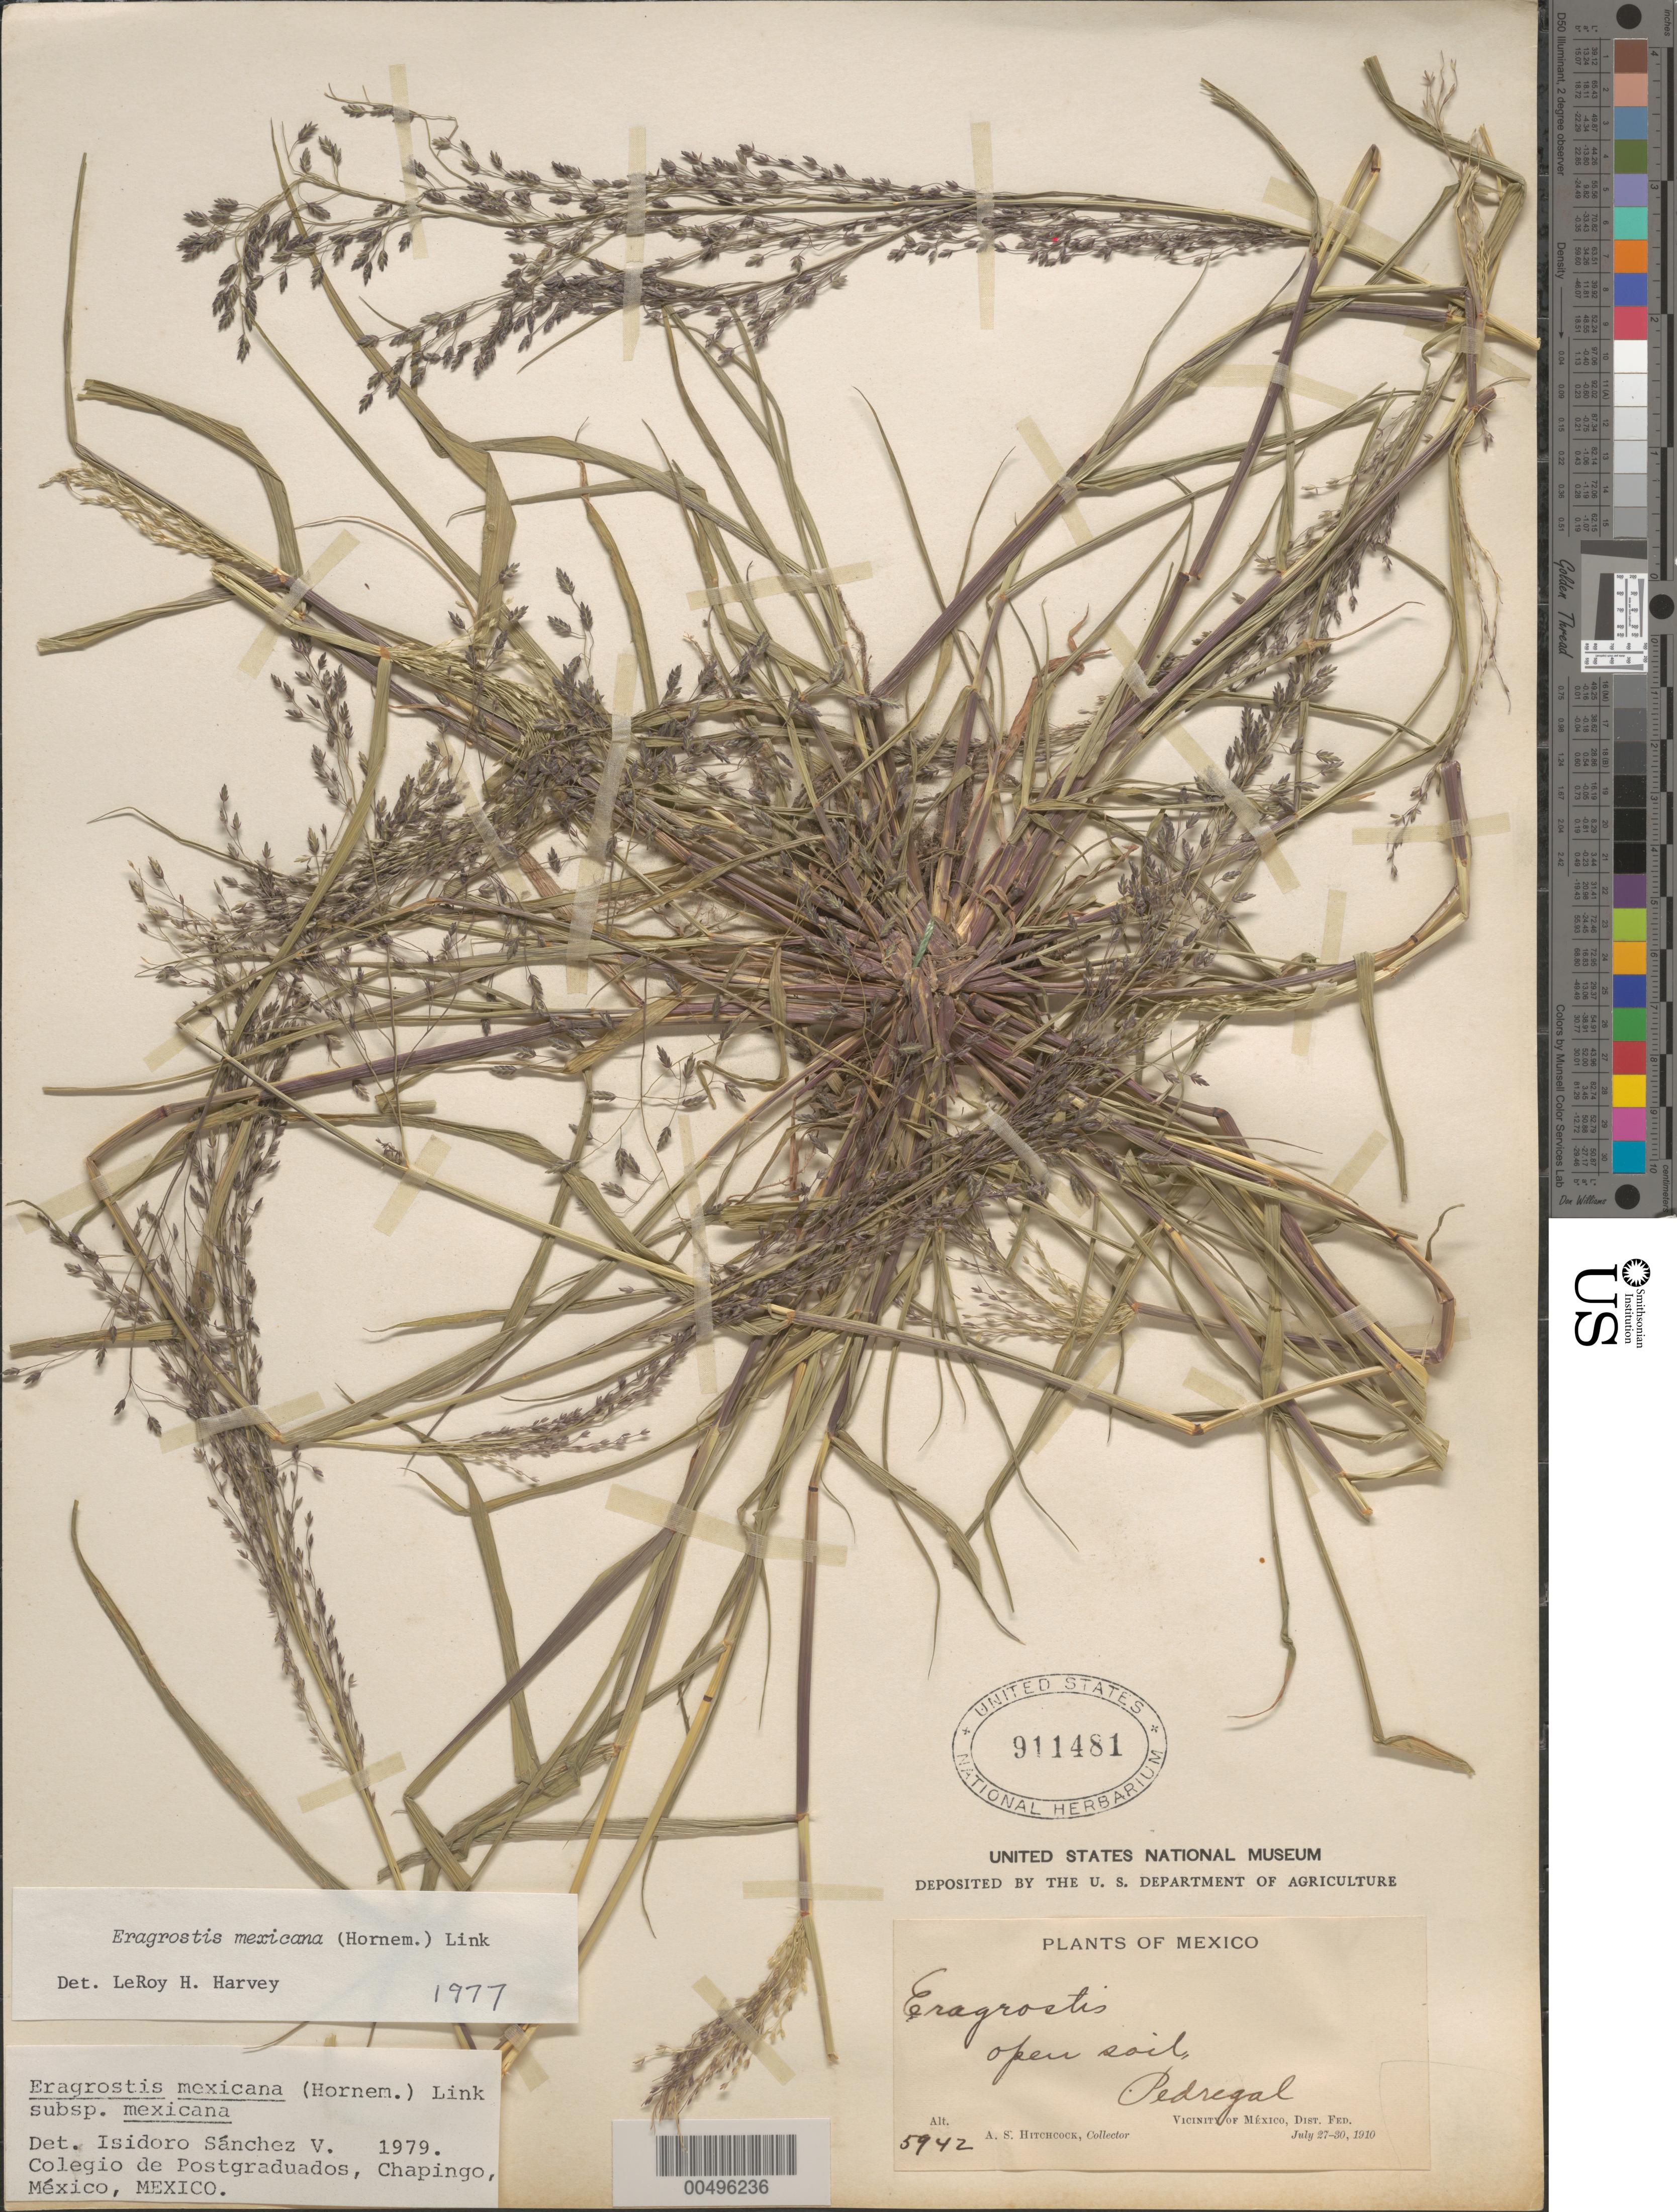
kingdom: Plantae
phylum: Tracheophyta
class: Liliopsida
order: Poales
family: Poaceae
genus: Eragrostis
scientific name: Eragrostis mexicana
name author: (Hornem.) Link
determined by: Sánchez Vega, I. M.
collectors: A. S. Hitchcock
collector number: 5942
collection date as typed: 27 Jul 1910 to 30 Jul 1910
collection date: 1910-07-27/1910-07-30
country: Mexico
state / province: Distrito Federal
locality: Vicinity of México, Pedregal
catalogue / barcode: US 911481